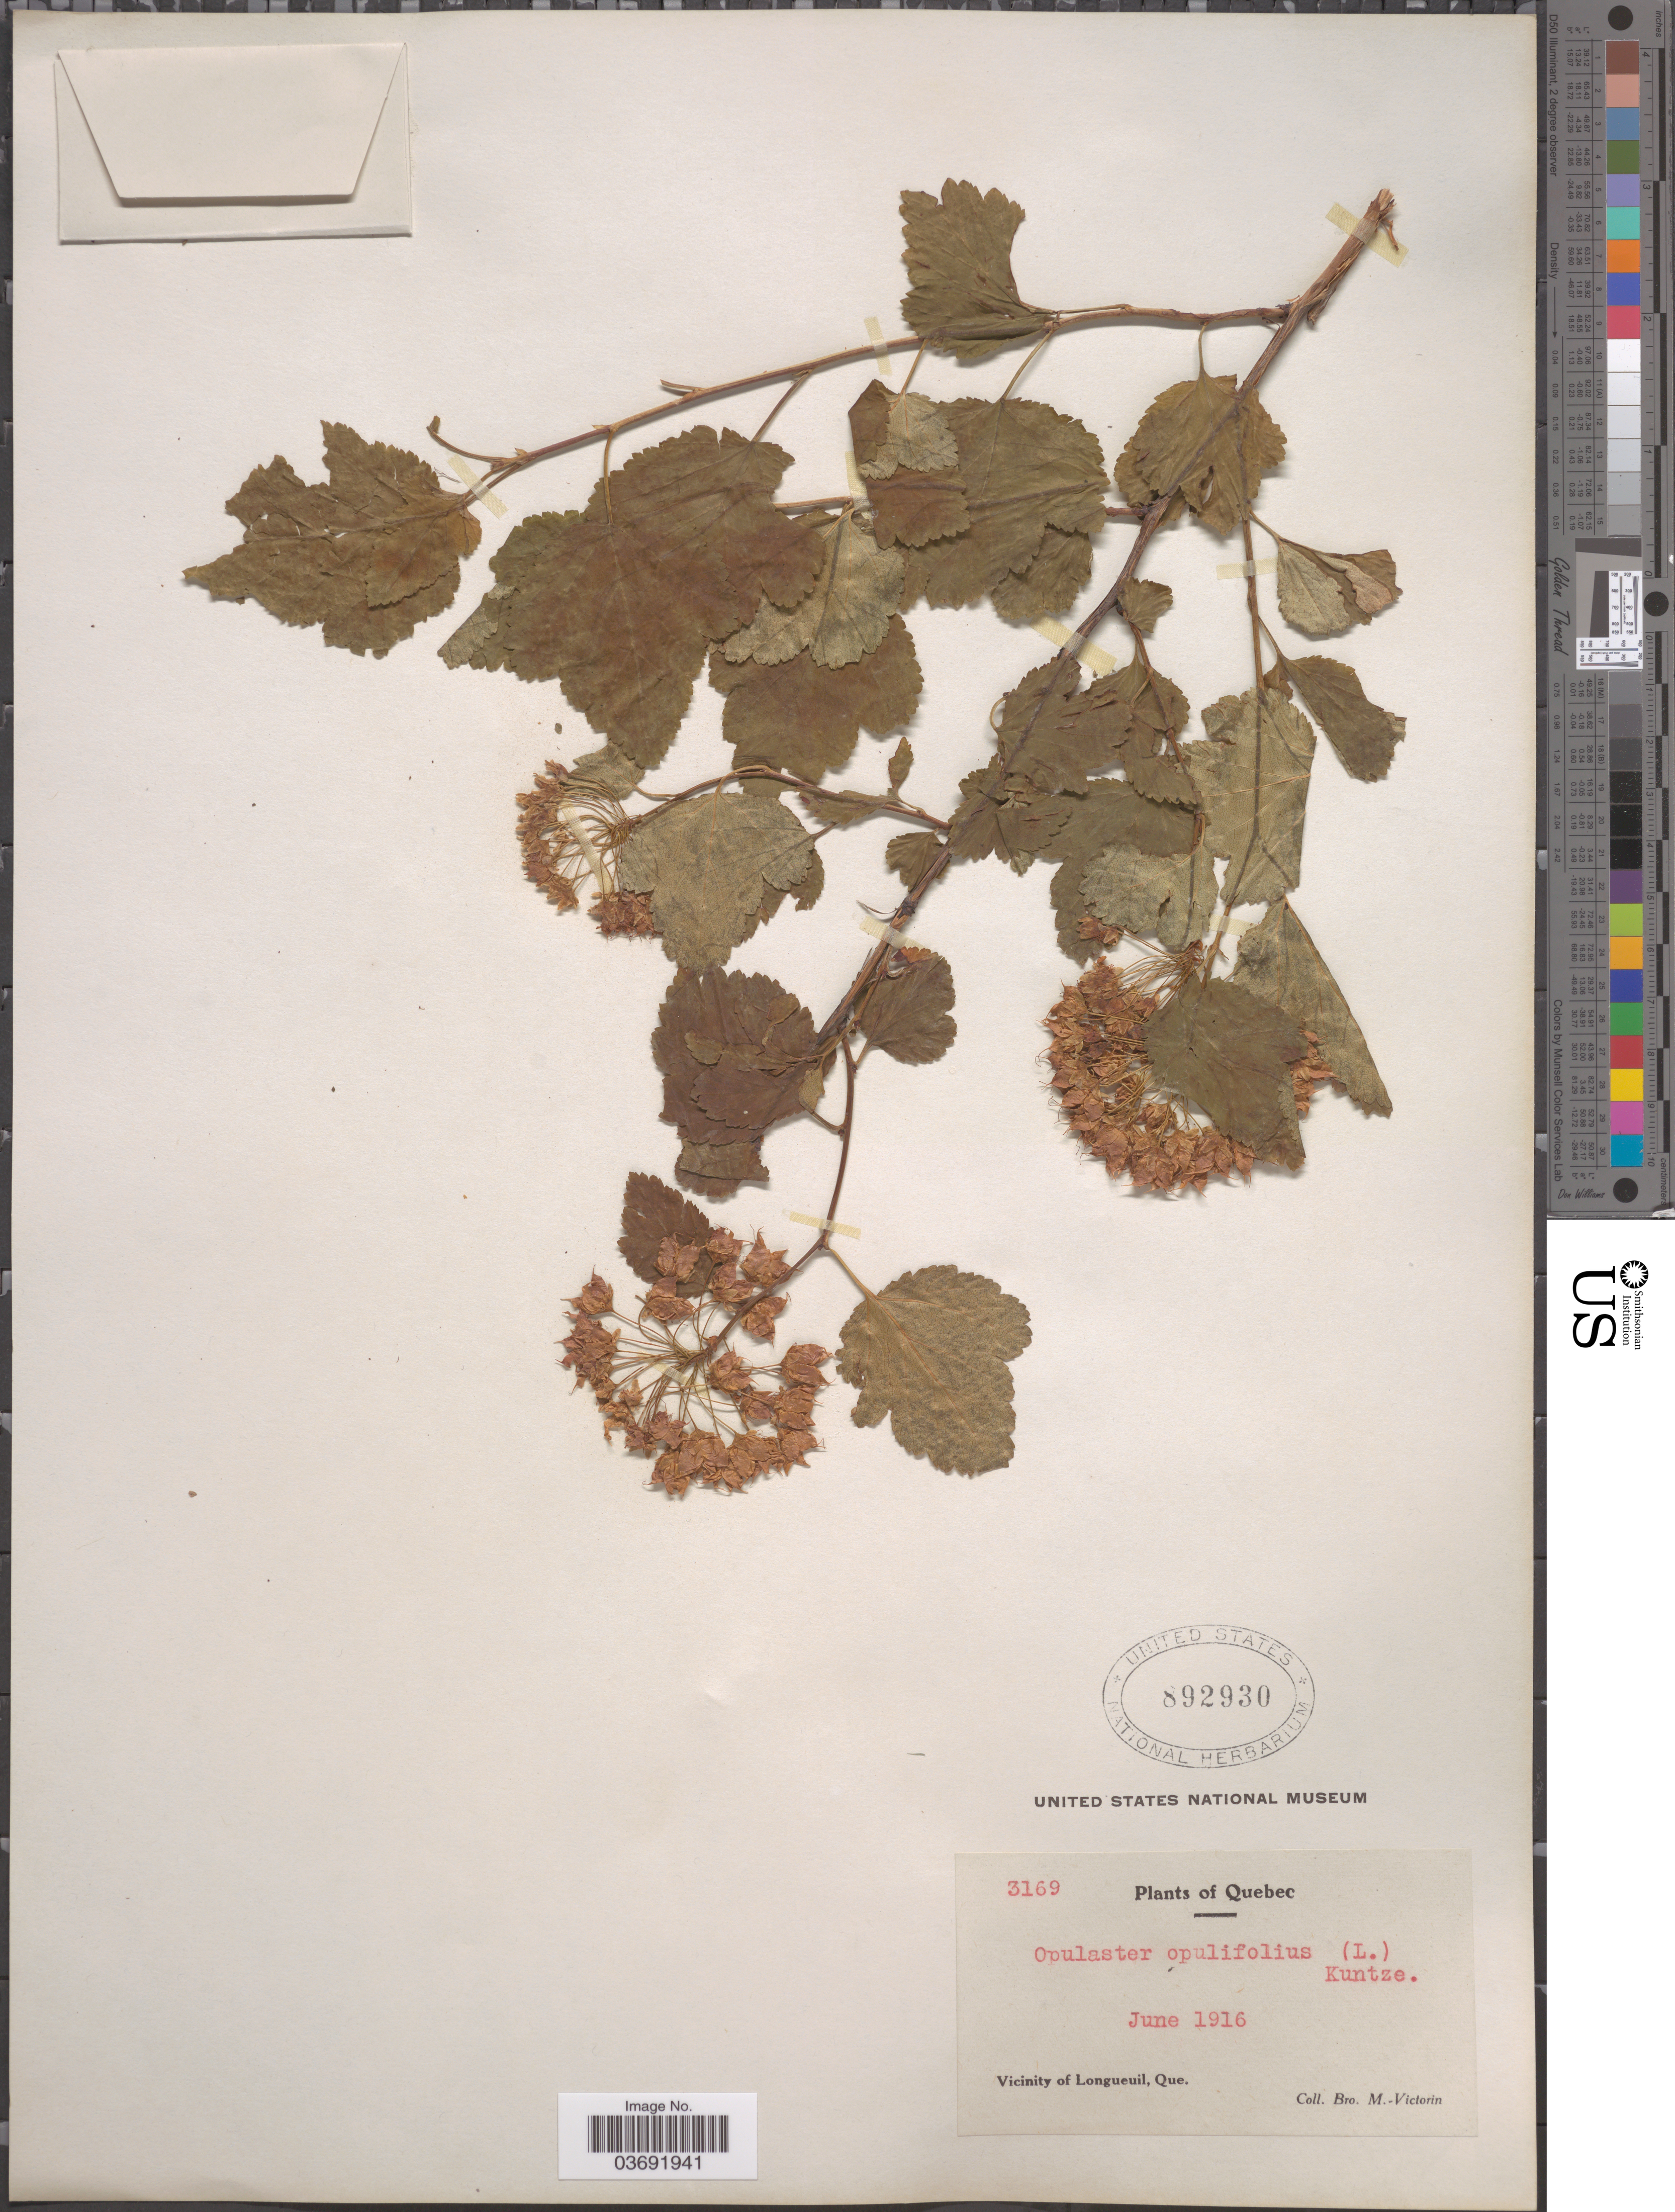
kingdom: Plantae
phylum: Tracheophyta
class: Magnoliopsida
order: Rosales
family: Rosaceae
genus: Physocarpus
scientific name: Physocarpus opulifolius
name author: (L.) Maxim.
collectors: Fr. Marie-Victorin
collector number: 3169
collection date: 1916-06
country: Canada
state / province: Quebec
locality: Vicinity of Longueuil, Que.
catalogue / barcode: US 892930